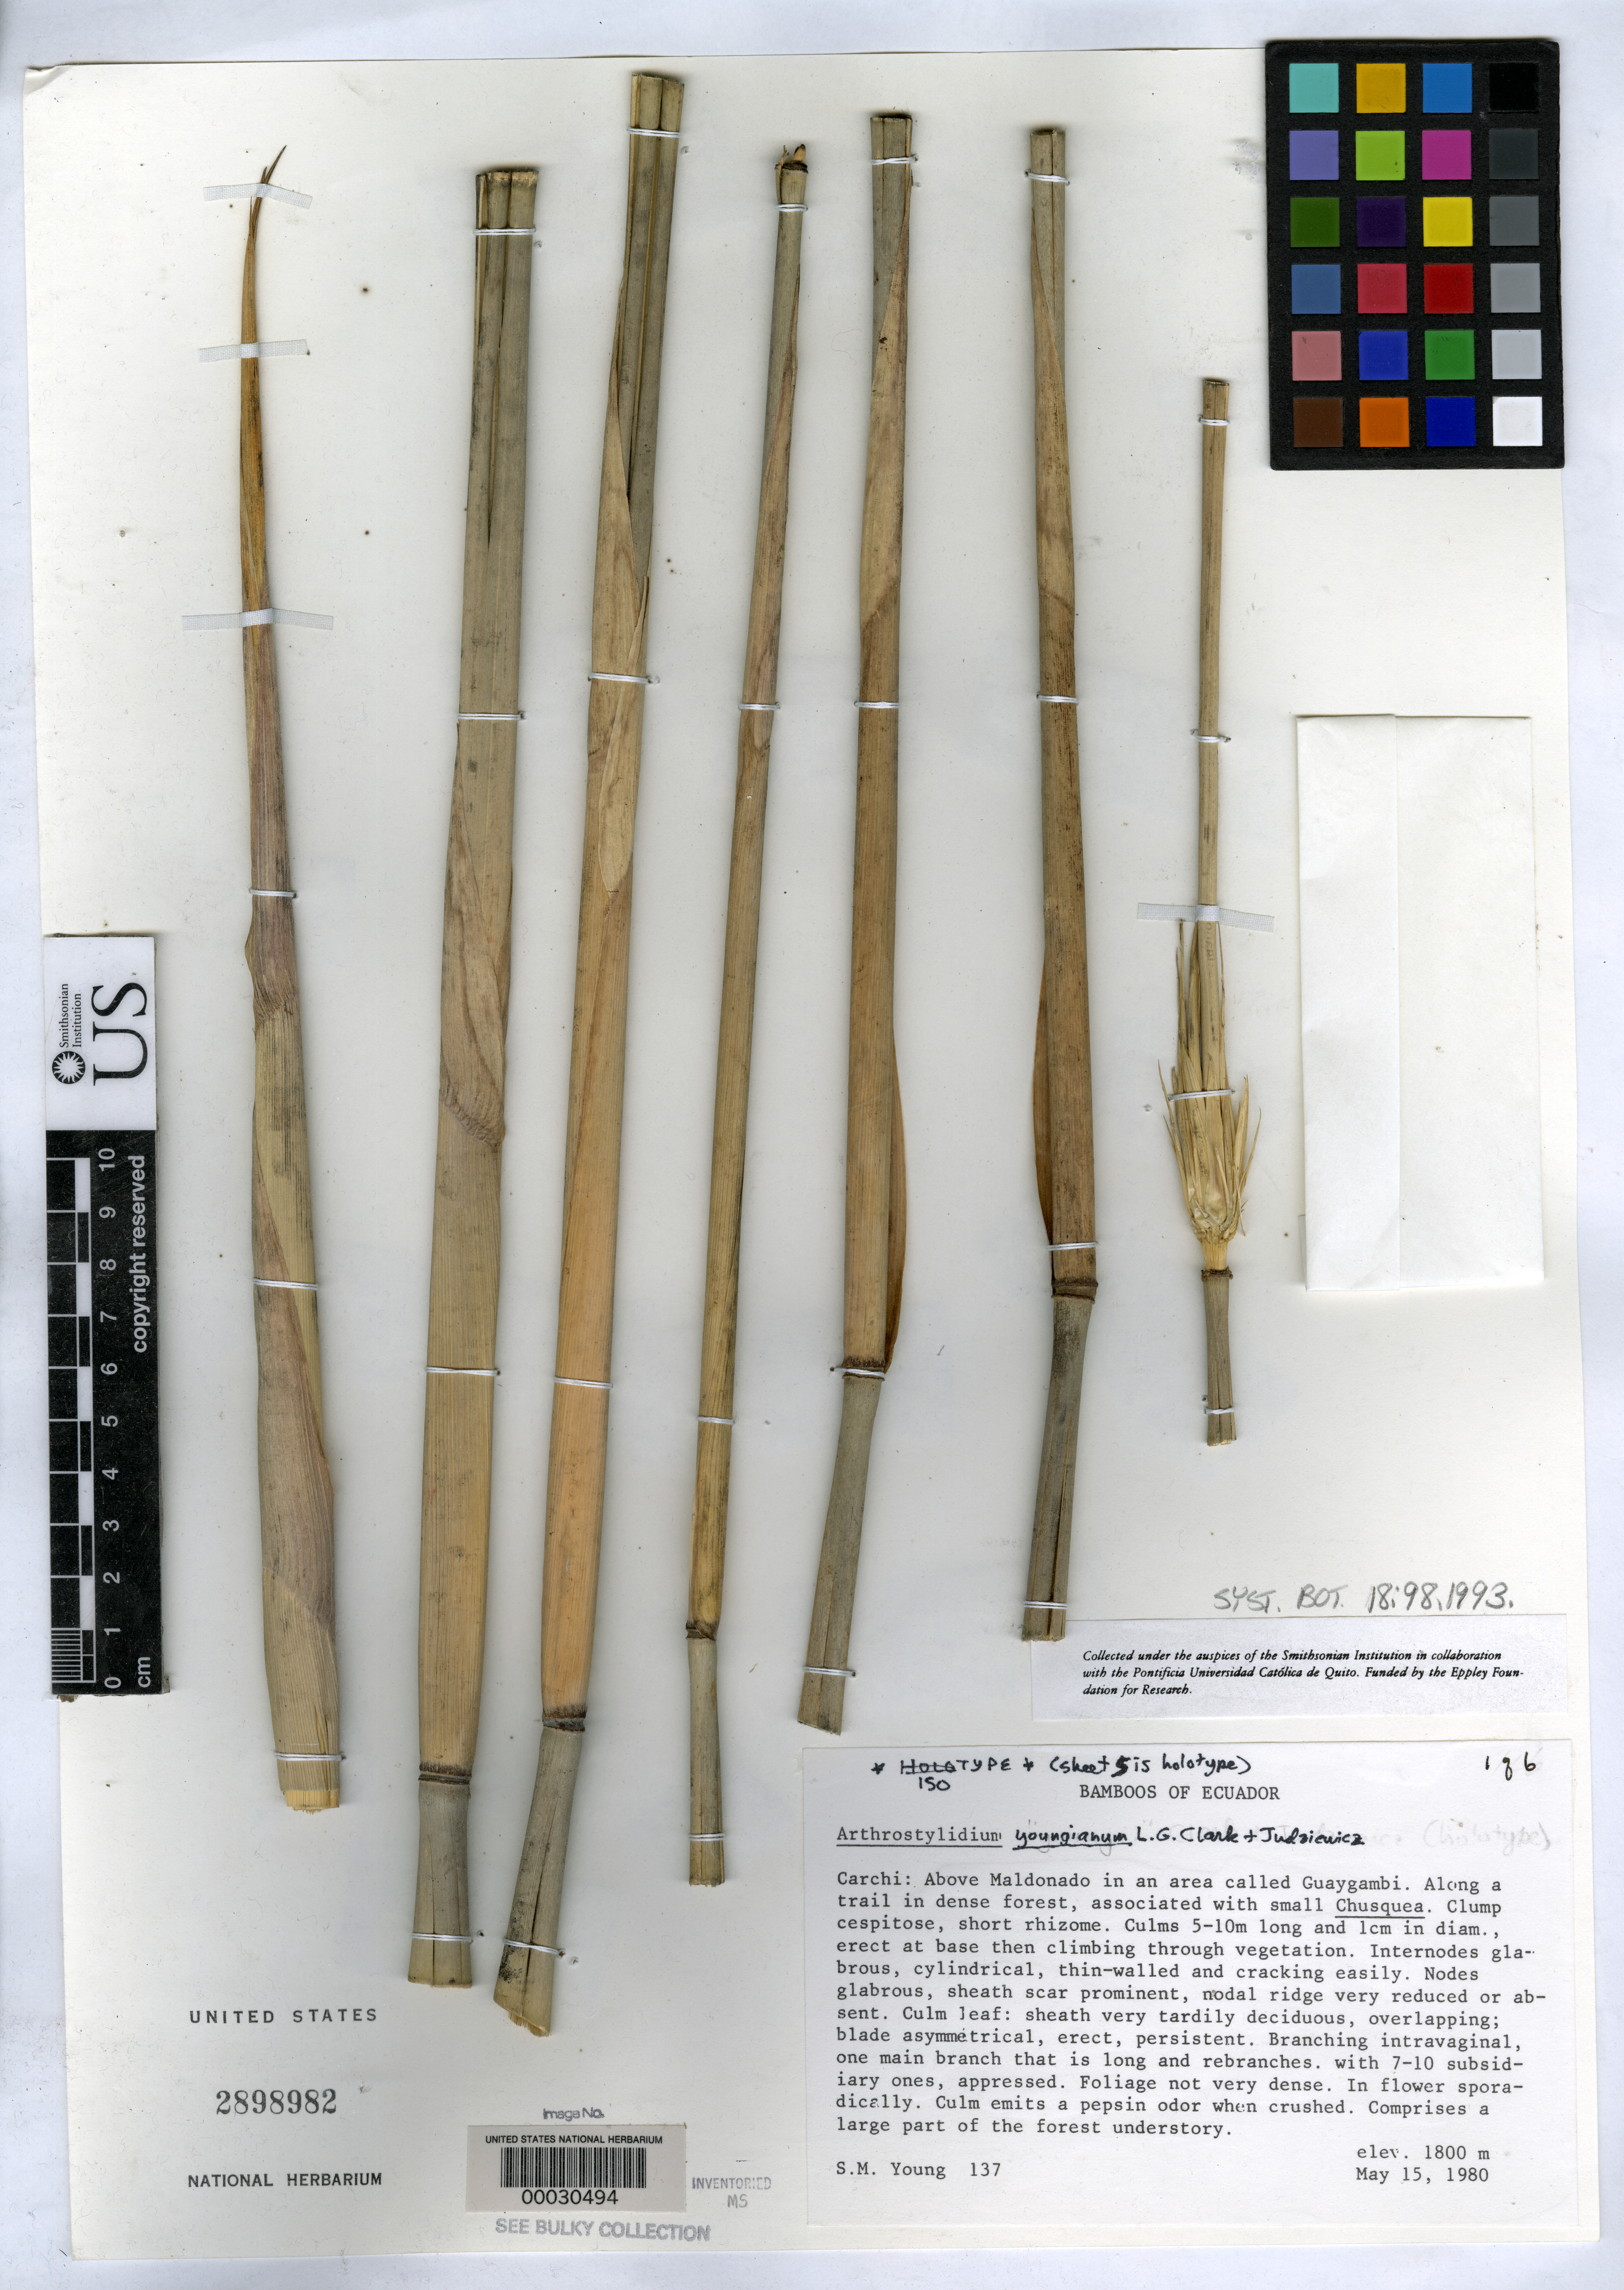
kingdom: Plantae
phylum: Tracheophyta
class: Liliopsida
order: Poales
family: Poaceae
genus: Arthrostylidium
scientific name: Arthrostylidium youngianum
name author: L.G. Clark & Judz.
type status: Holotype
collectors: S. Young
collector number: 137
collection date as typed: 15 May 1980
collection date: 1980-05-15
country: Ecuador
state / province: Carchi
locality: Above Maldonado, Guaygambi.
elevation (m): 1800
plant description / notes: Specimen in 6 parts, USNH 2898982-2898987. As designated in protologue, holotype is mounted on 6 sheets (and sheets are cross-referenced as "1 of 2", "2 of 2", etc.). Specimen annotations incorrectly identify some sheets as "isotype".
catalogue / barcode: US 2898982